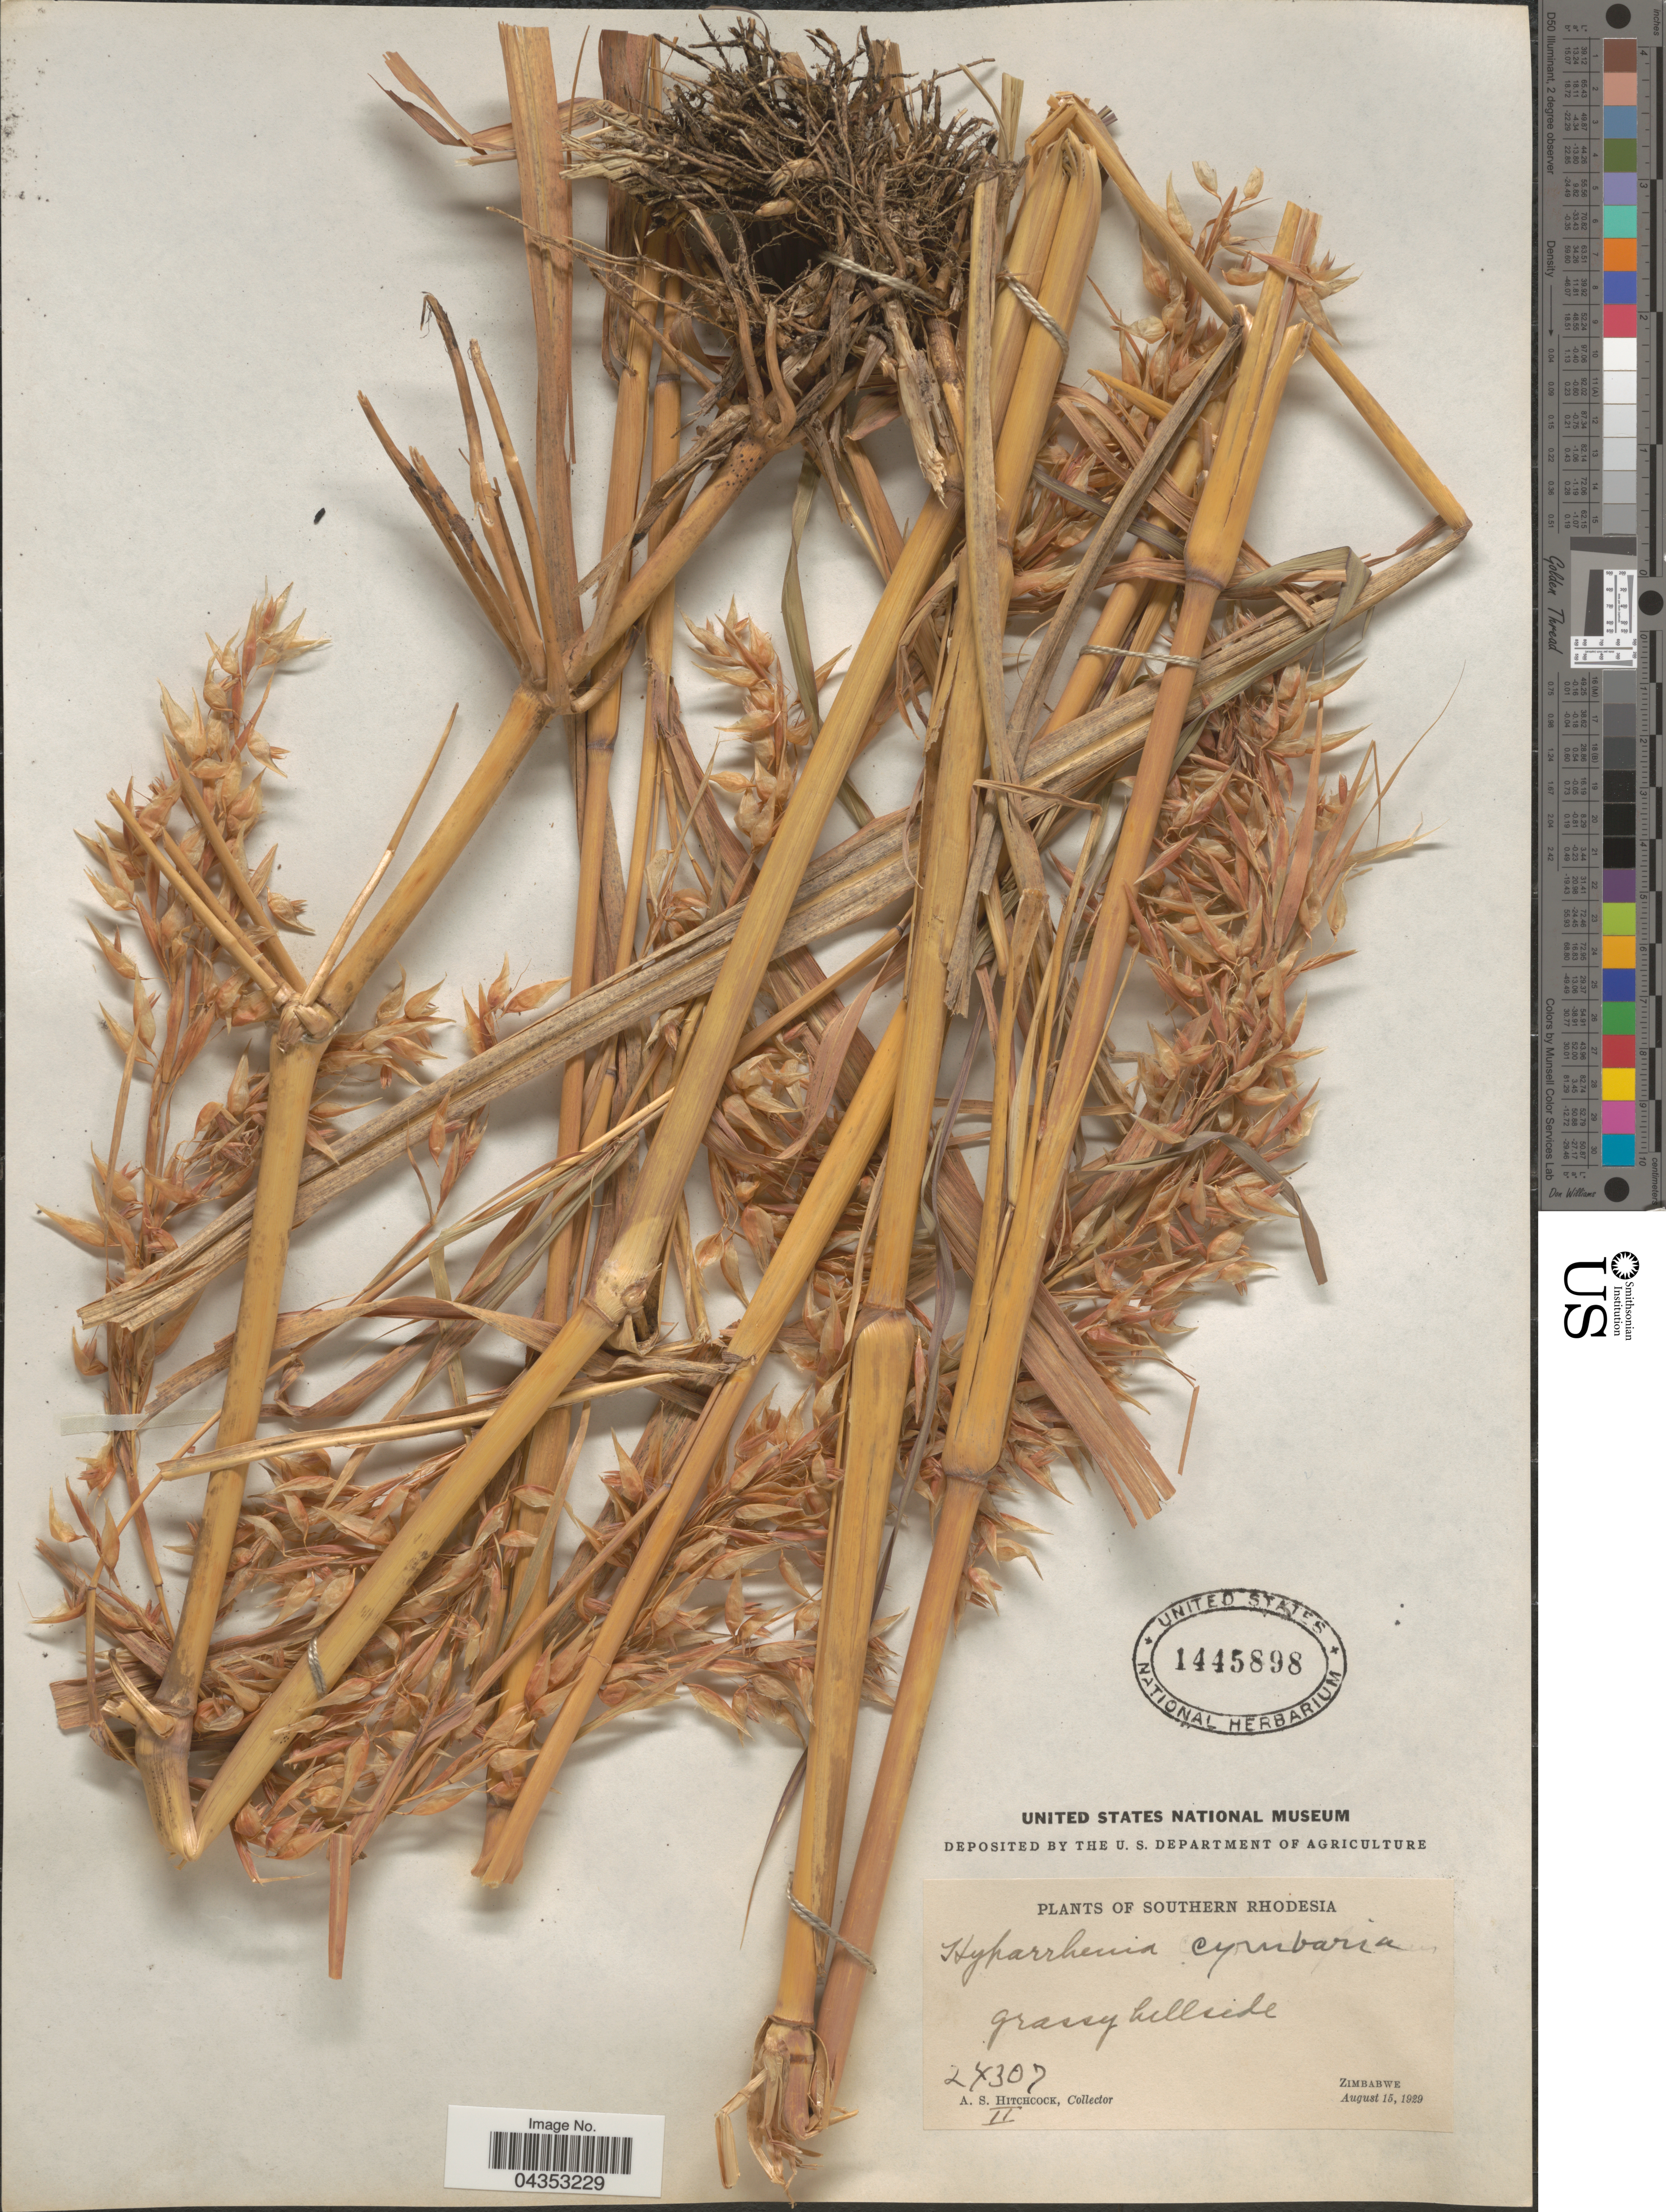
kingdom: Plantae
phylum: Tracheophyta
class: Liliopsida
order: Poales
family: Poaceae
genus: Hyparrhenia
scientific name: Hyparrhenia cymbaria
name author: (L.) Stapf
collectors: A. S. Hitchcock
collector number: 24307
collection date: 1929-08-15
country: Zimbabwe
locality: Southern Rhodesia. Grassy hillside.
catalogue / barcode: US 1445898